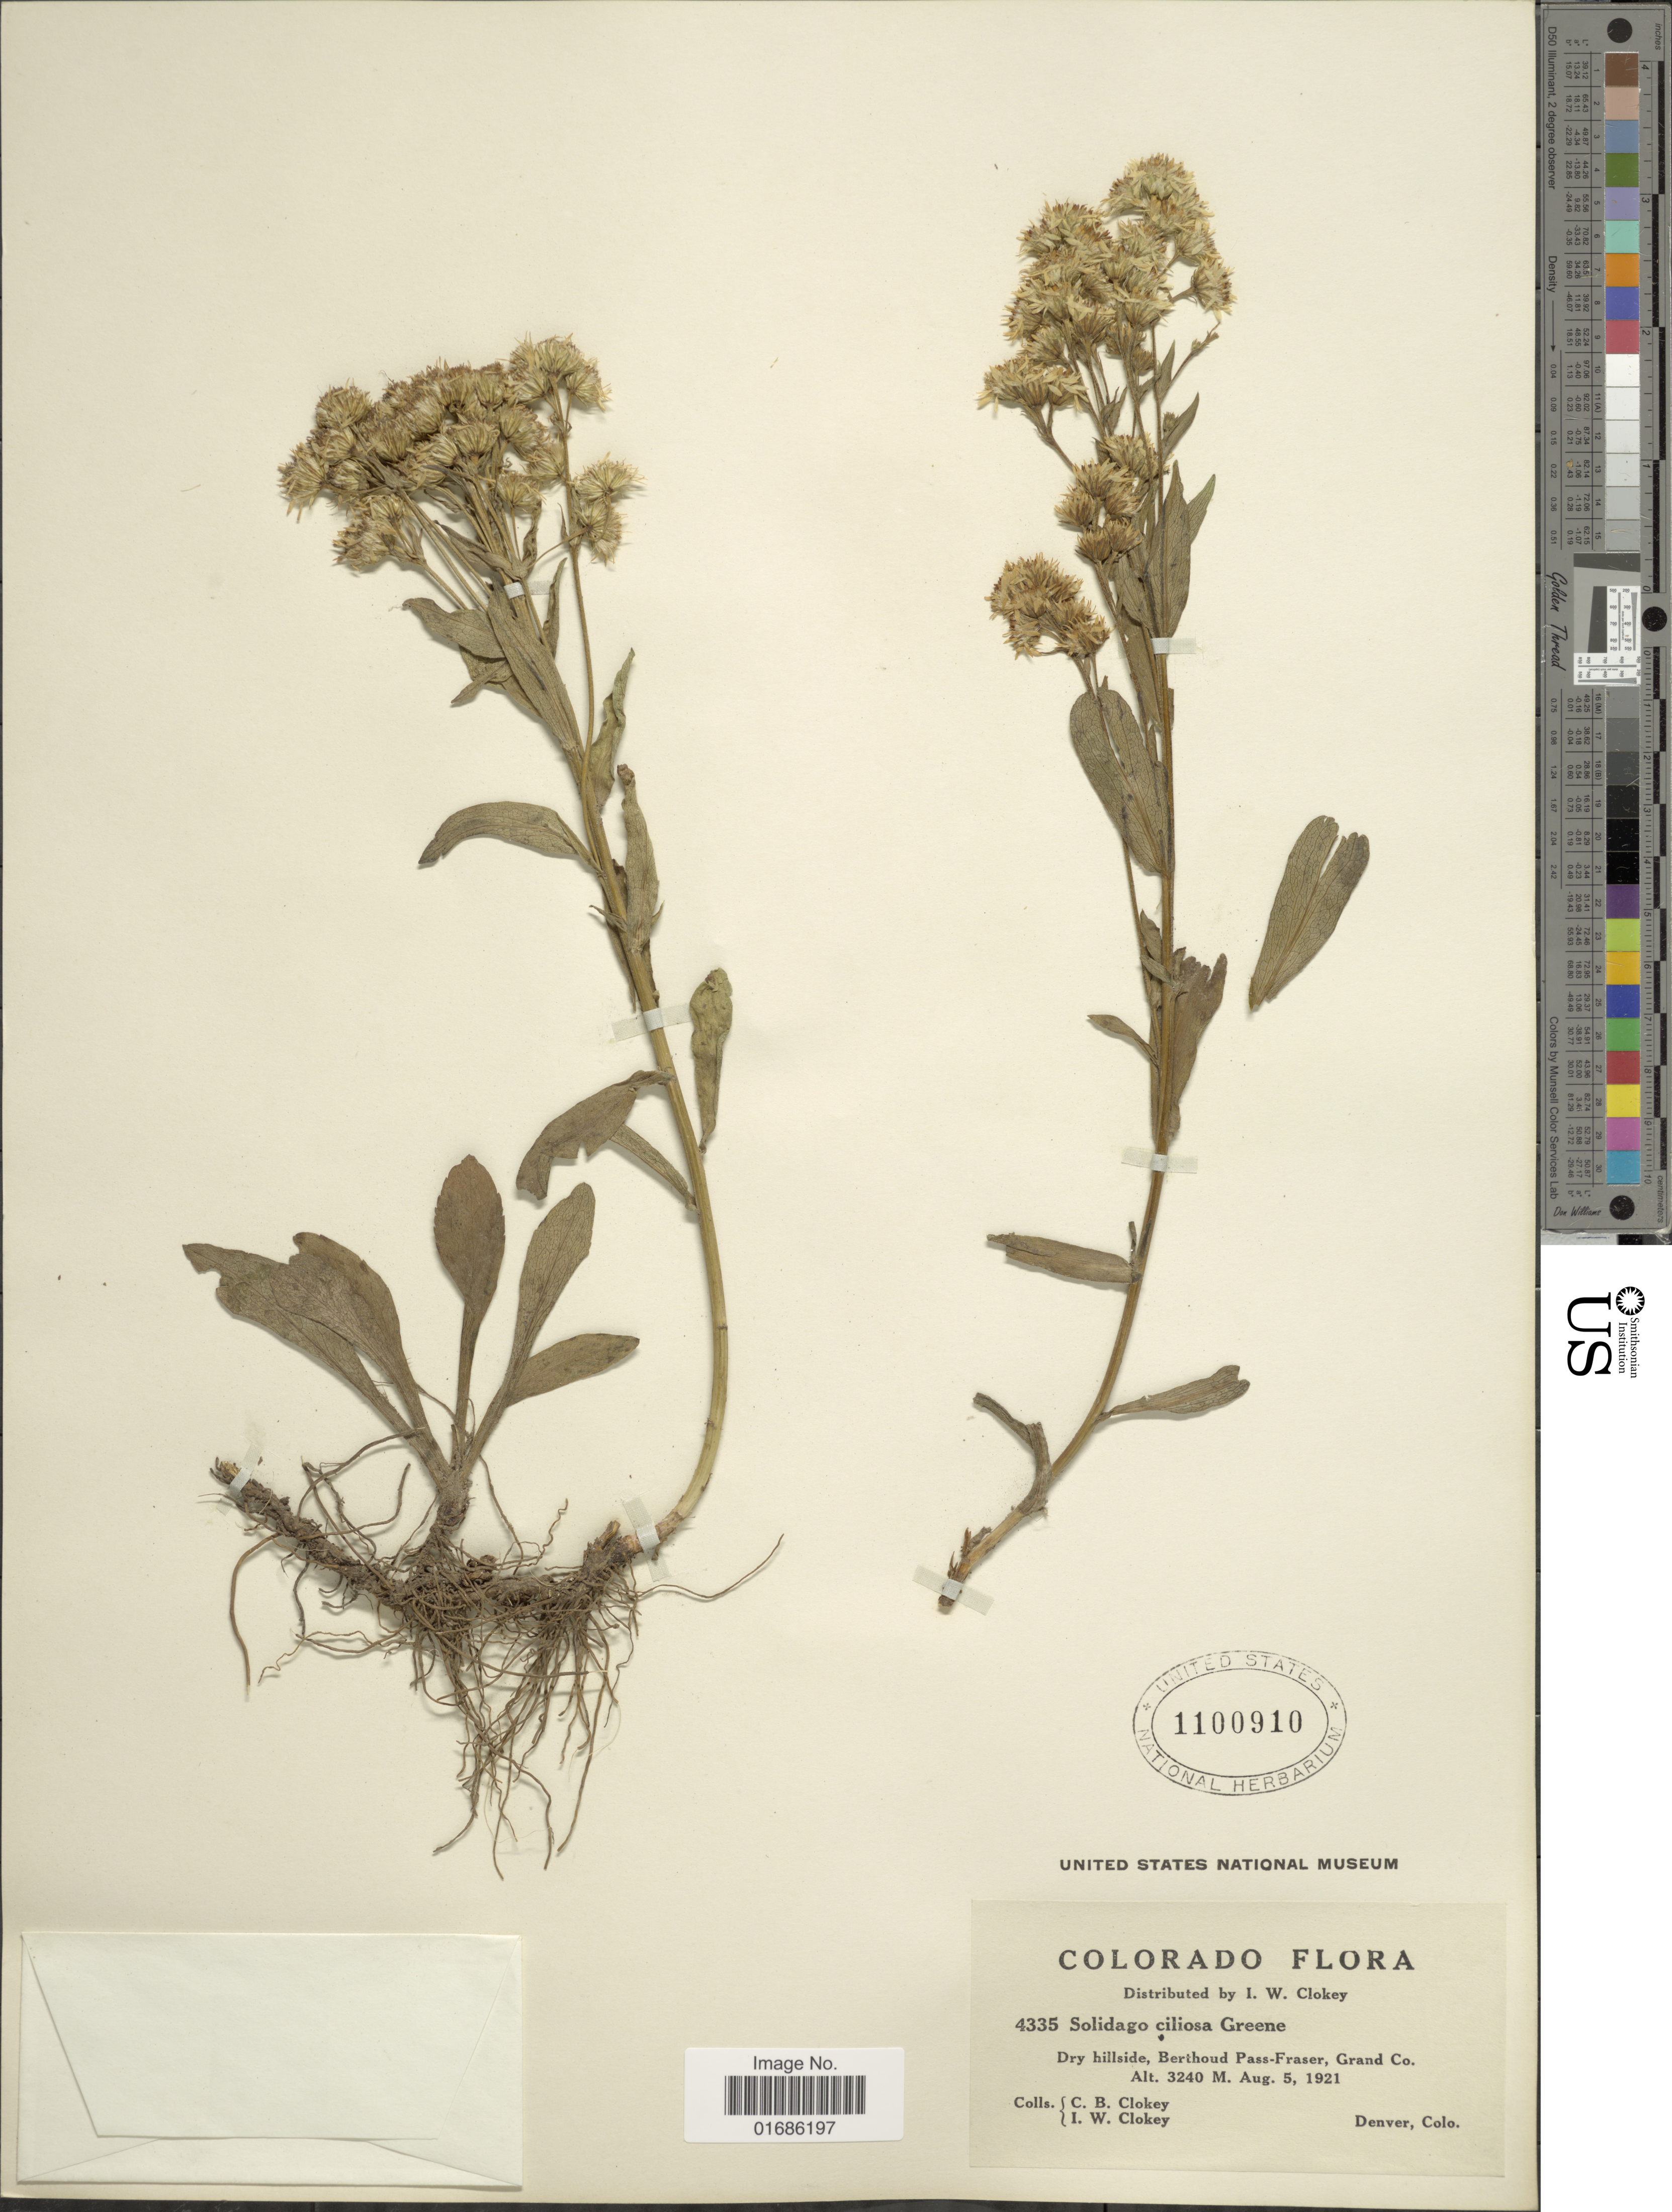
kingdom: Plantae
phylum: Tracheophyta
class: Magnoliopsida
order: Asterales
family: Asteraceae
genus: Solidago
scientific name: Solidago ciliosa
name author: Greene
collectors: C. Clokey & I. W. Clokey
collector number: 4335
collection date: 1921-08-05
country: United States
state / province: Colorado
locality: Dry hillside, Berthoud Pass-Fraser, Grand Co.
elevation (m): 3240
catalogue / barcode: US 1100910